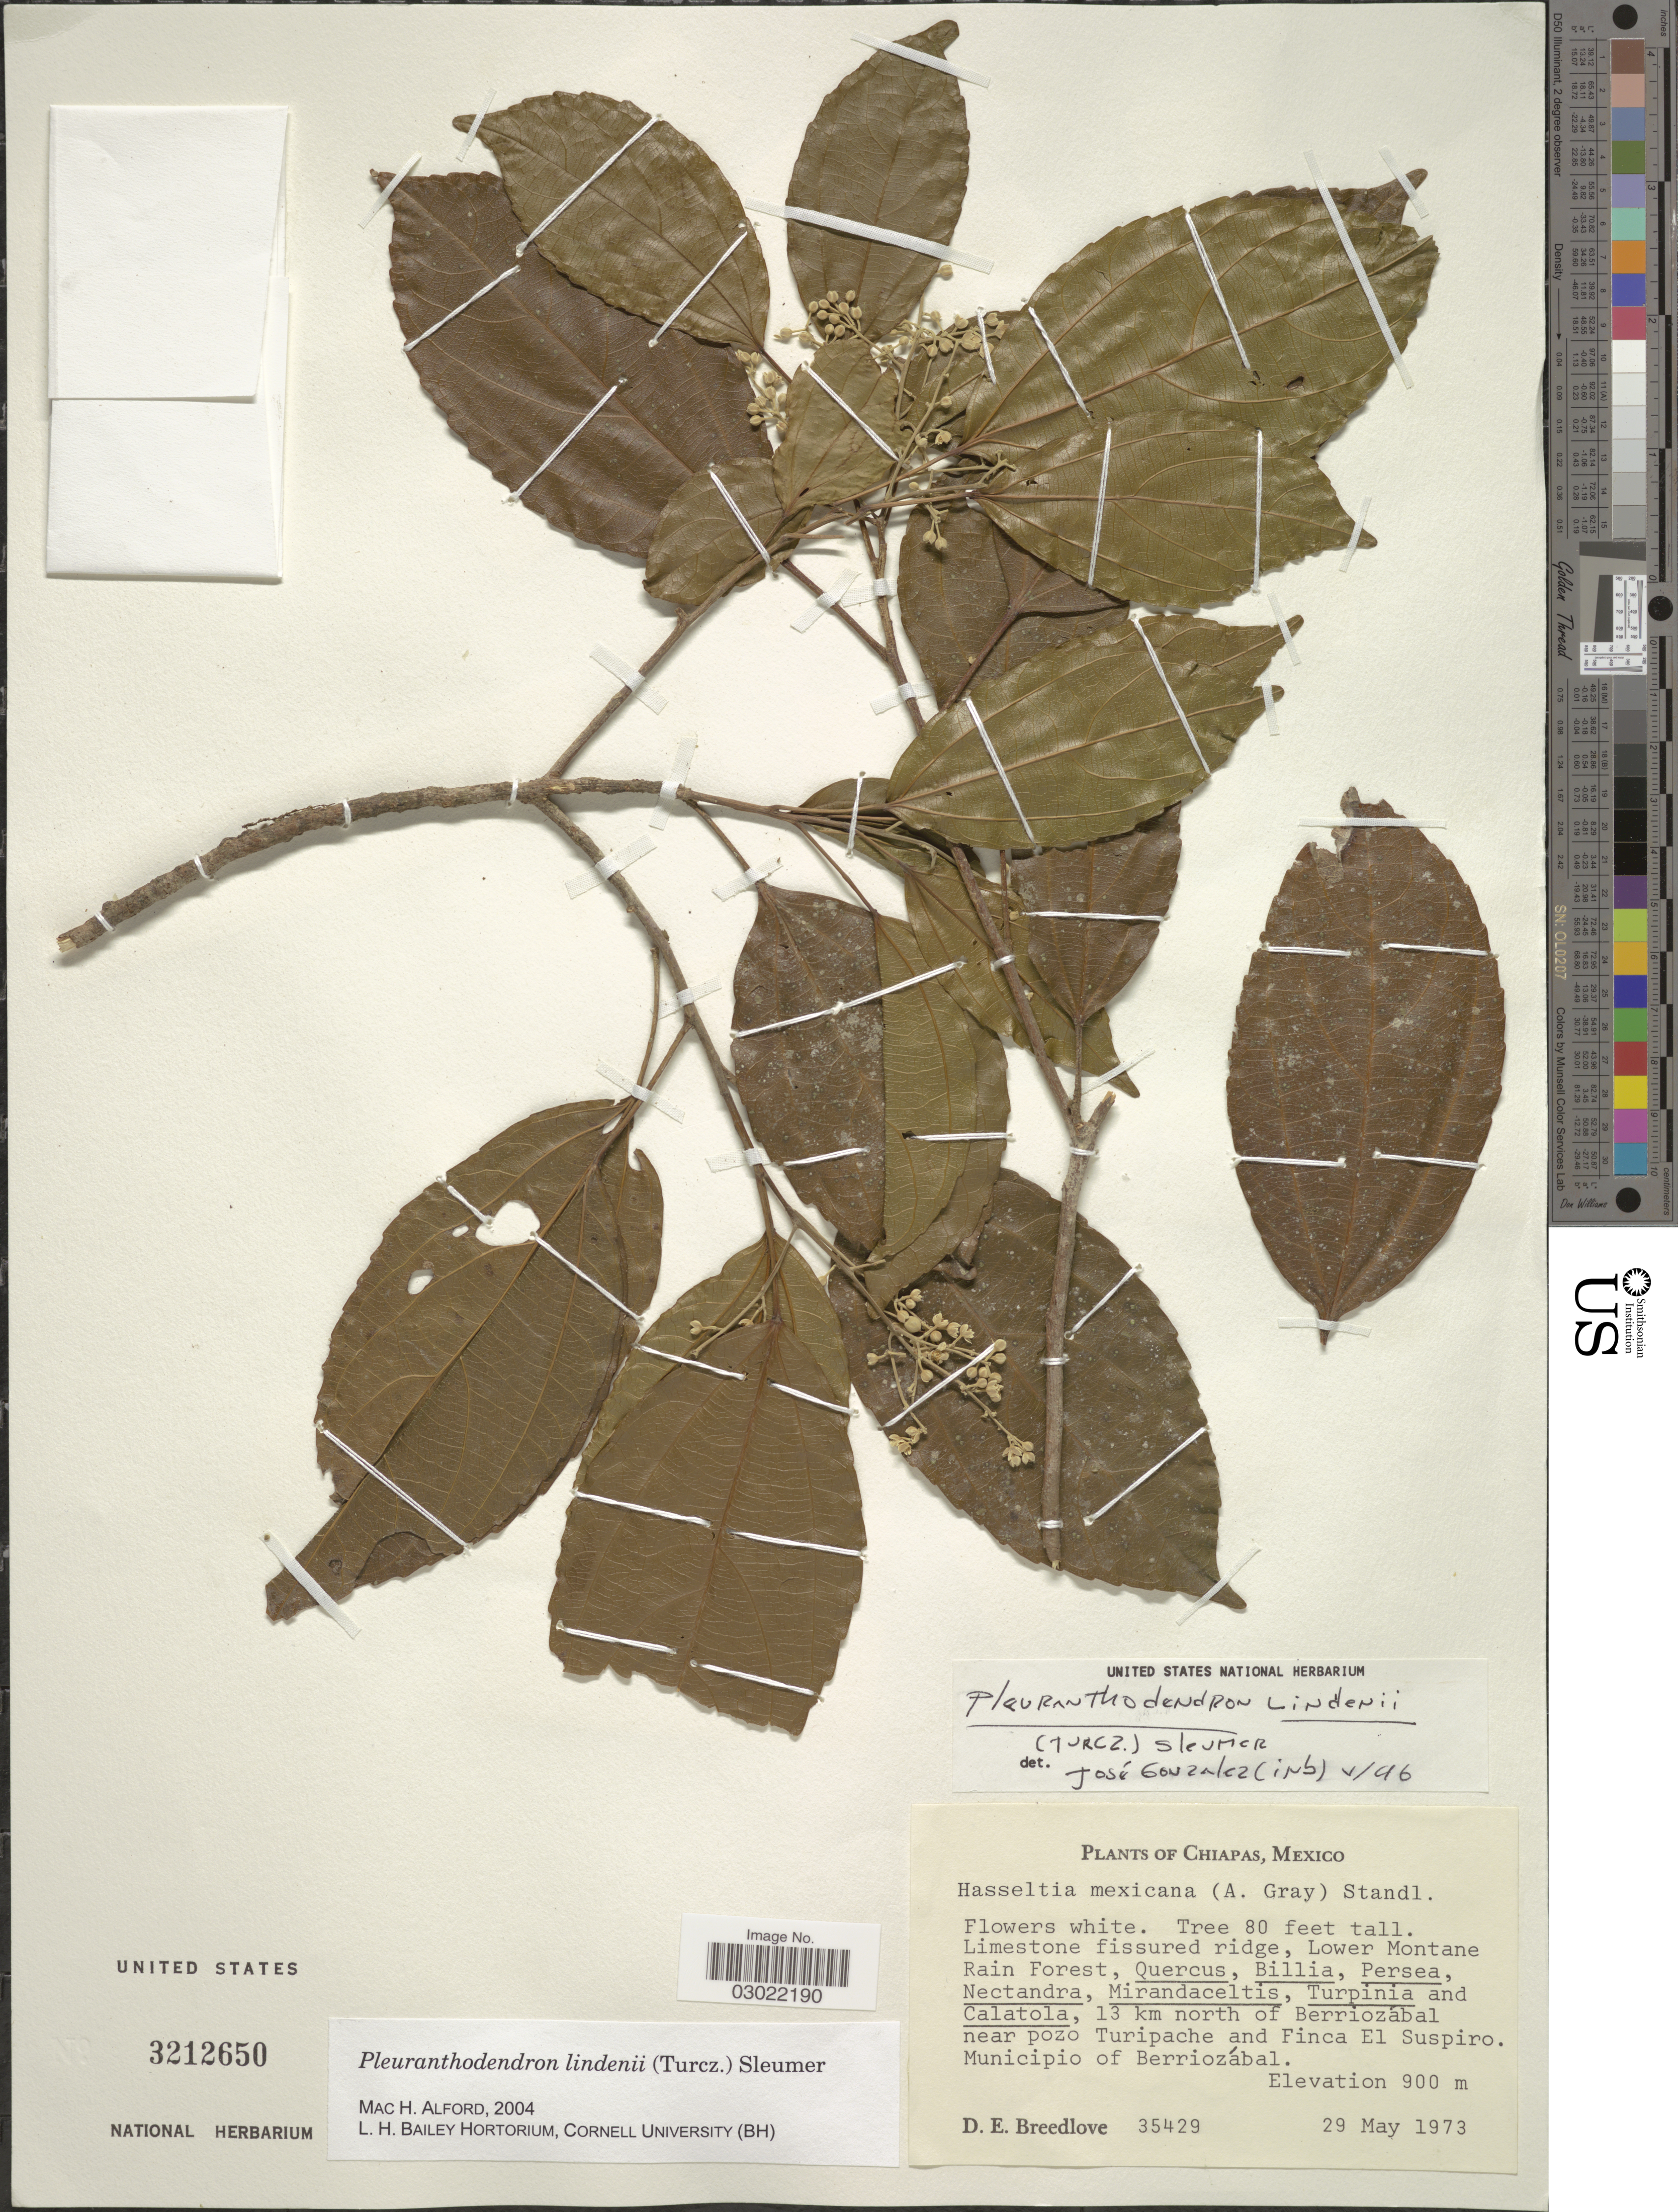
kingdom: Plantae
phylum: Tracheophyta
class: Magnoliopsida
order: Malpighiales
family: Salicaceae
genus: Pleuranthodendron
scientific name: Pleuranthodendron lindenii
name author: (Turcz.) Sleumer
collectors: D. E. Breedlove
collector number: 35429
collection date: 1973-05-29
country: Mexico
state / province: Chiapas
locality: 13 km north of Berriozábal near pozo Turipache and Finca El Suspiro. Municipio of Berriozábal.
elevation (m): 900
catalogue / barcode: US 3212650